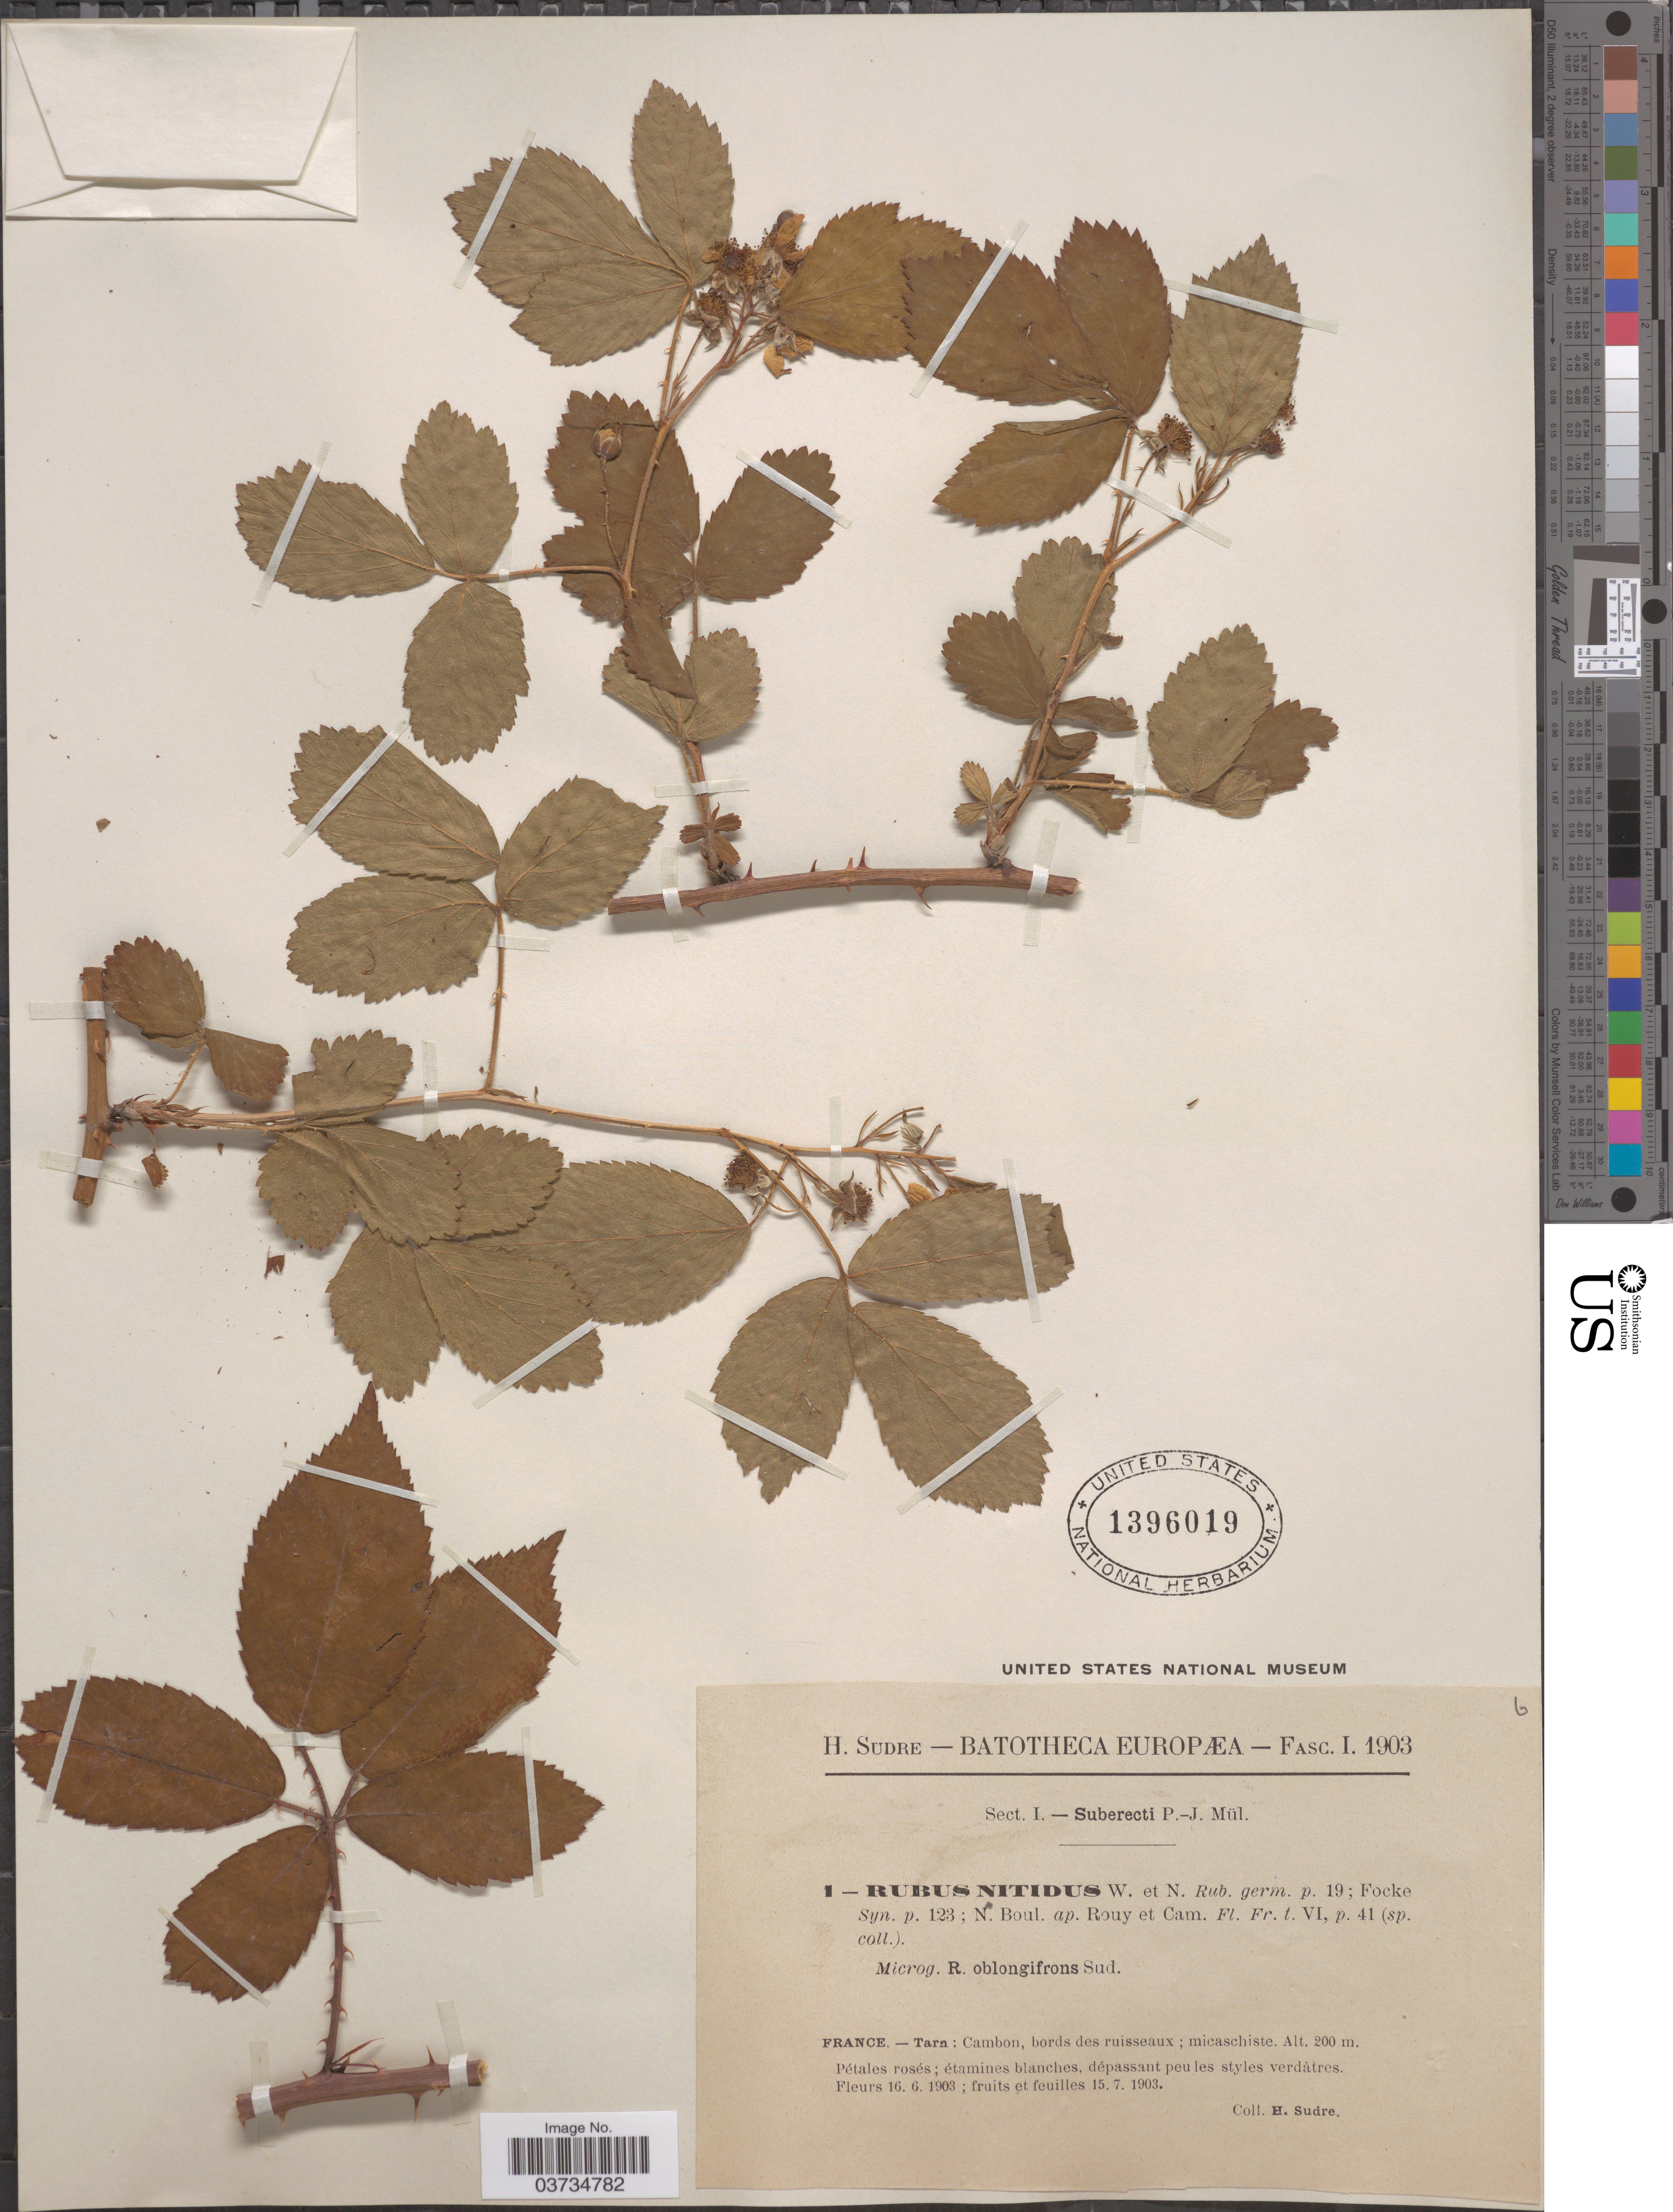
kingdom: Plantae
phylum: Tracheophyta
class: Magnoliopsida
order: Rosales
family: Rosaceae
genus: Rubus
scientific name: Rubus nitidus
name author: Weihe & Nees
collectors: H. Sudre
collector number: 6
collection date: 1903-06-16/1903-07-15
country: France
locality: Tara: Cambon, bords des ruisseaux.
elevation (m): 200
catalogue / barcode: US 1396019